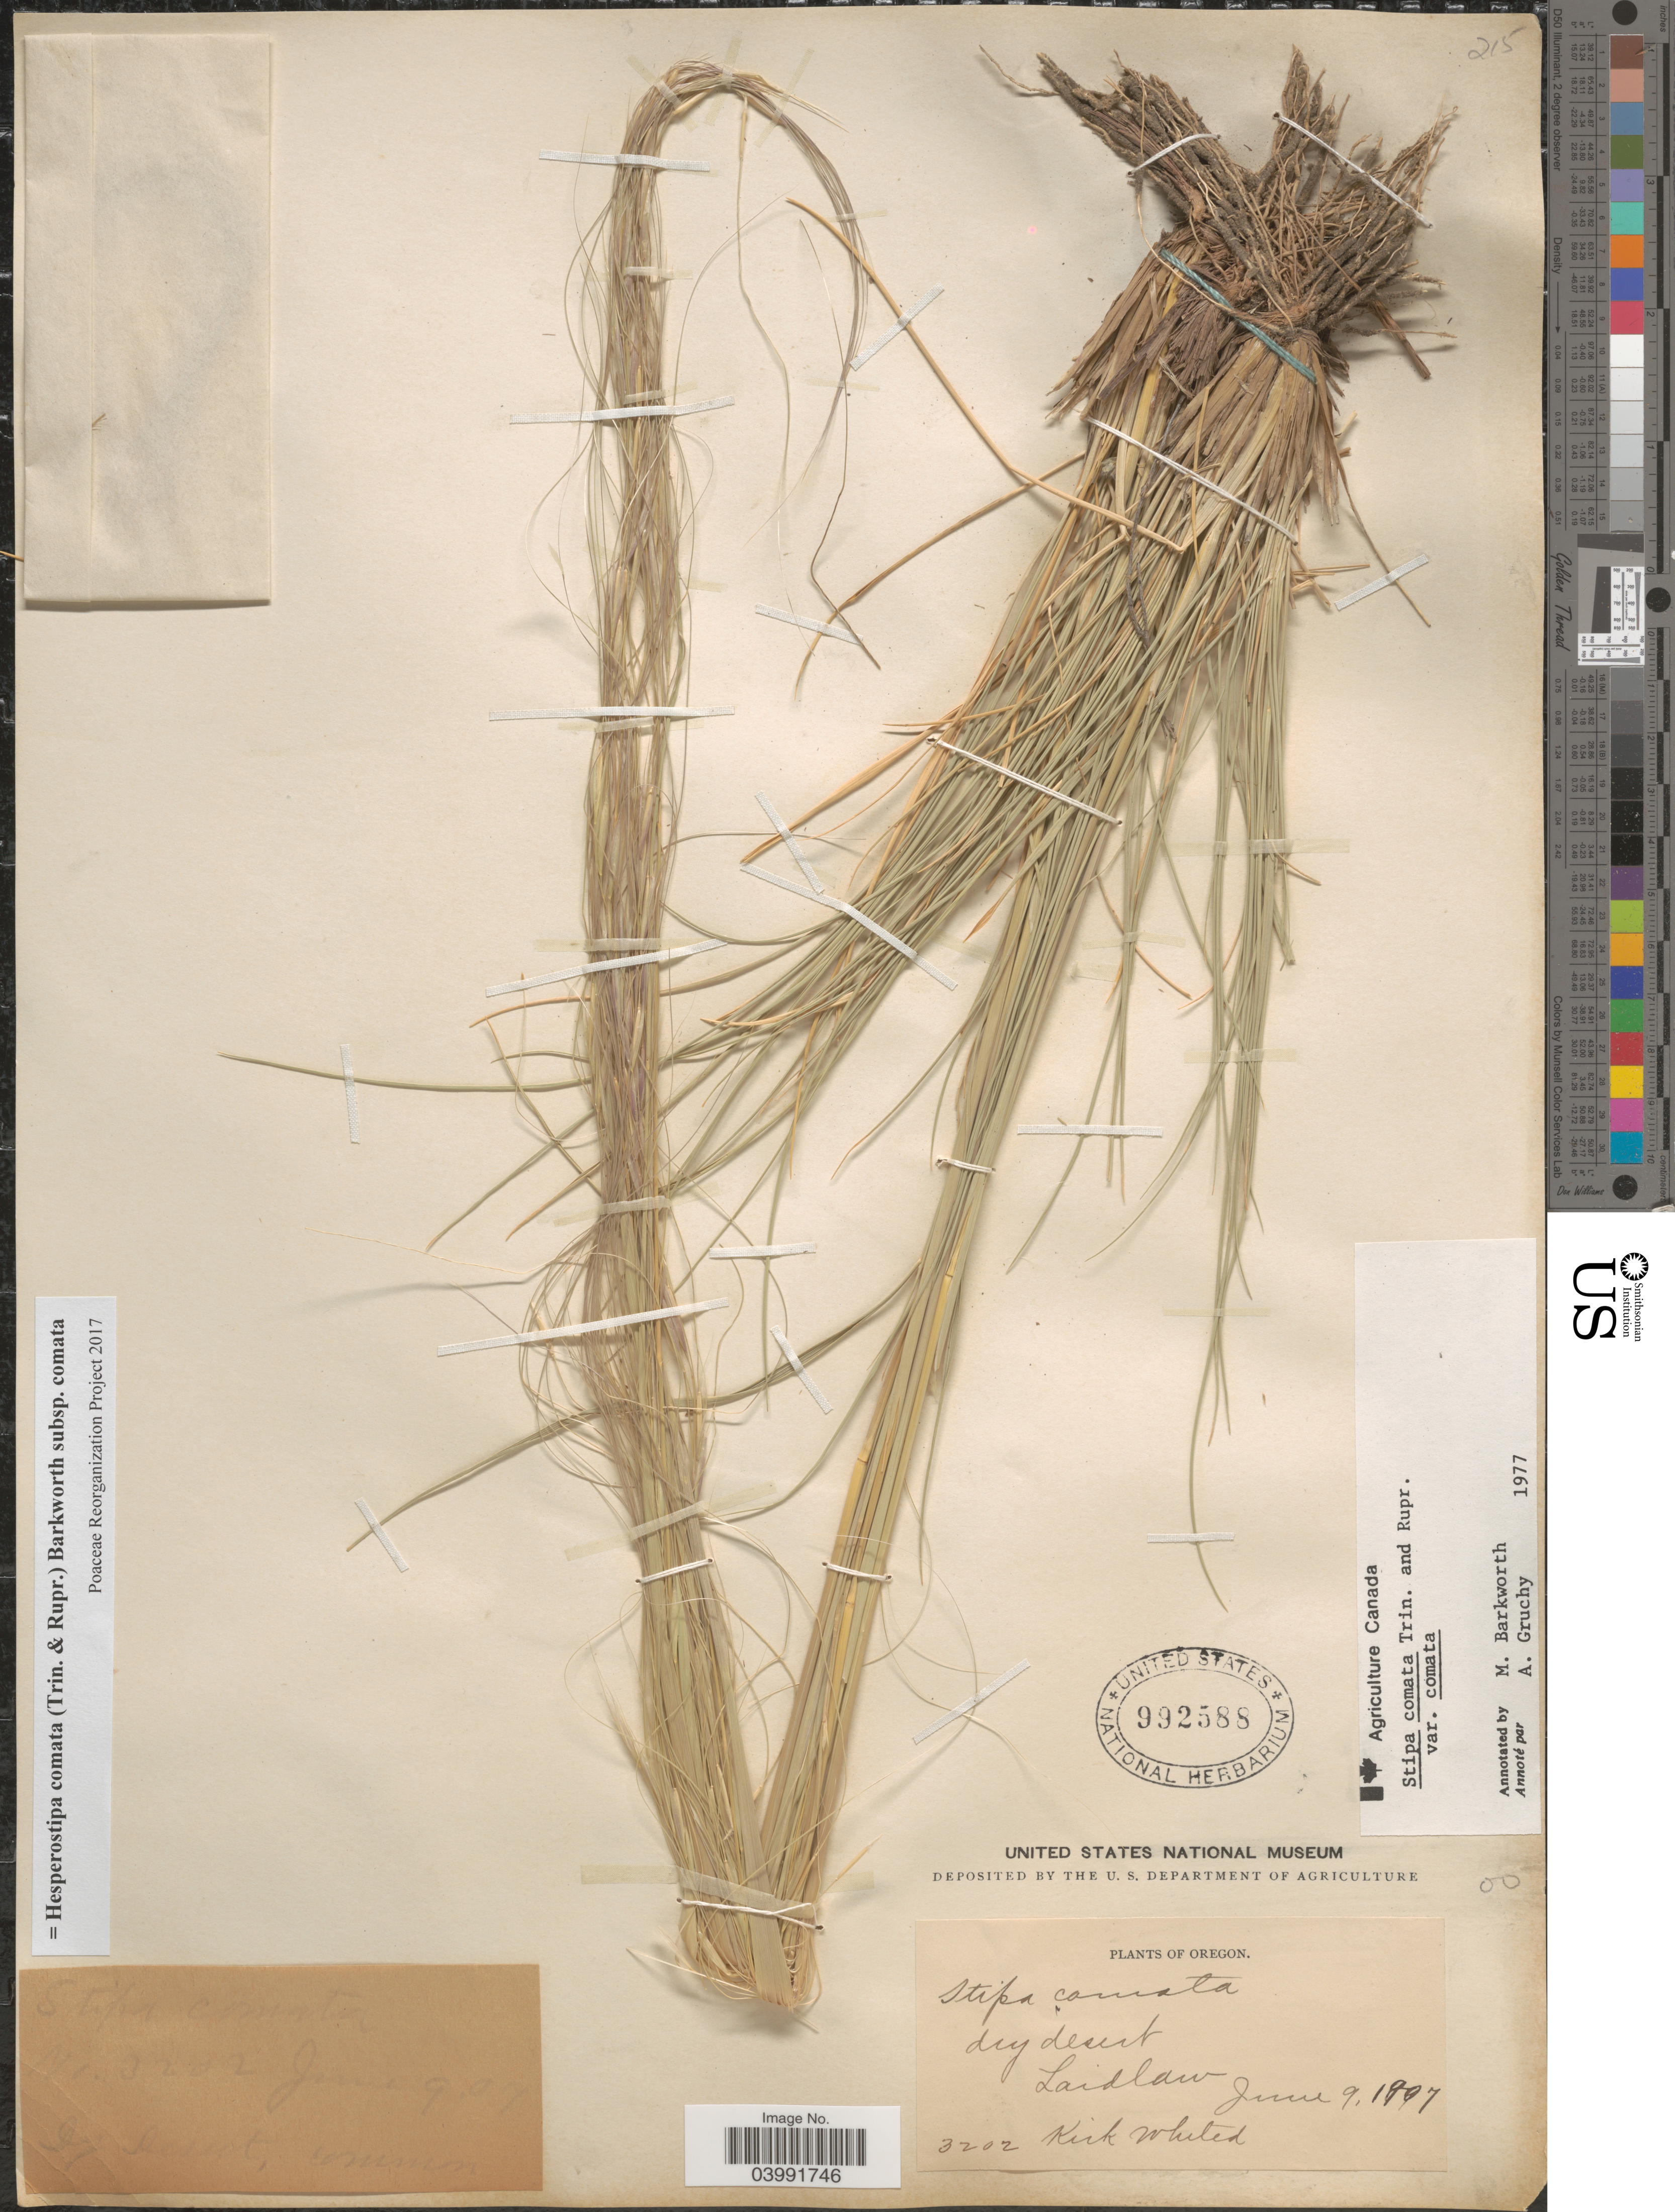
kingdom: Plantae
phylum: Tracheophyta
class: Liliopsida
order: Poales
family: Poaceae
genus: Hesperostipa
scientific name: Hesperostipa comata subsp. comata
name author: (Trin. & Rupr.) Barkworth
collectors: K. Whited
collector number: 3202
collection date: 1907-06-09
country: United States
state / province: Oregon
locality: Dry desert. Laidlaw.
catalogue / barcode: US 992588